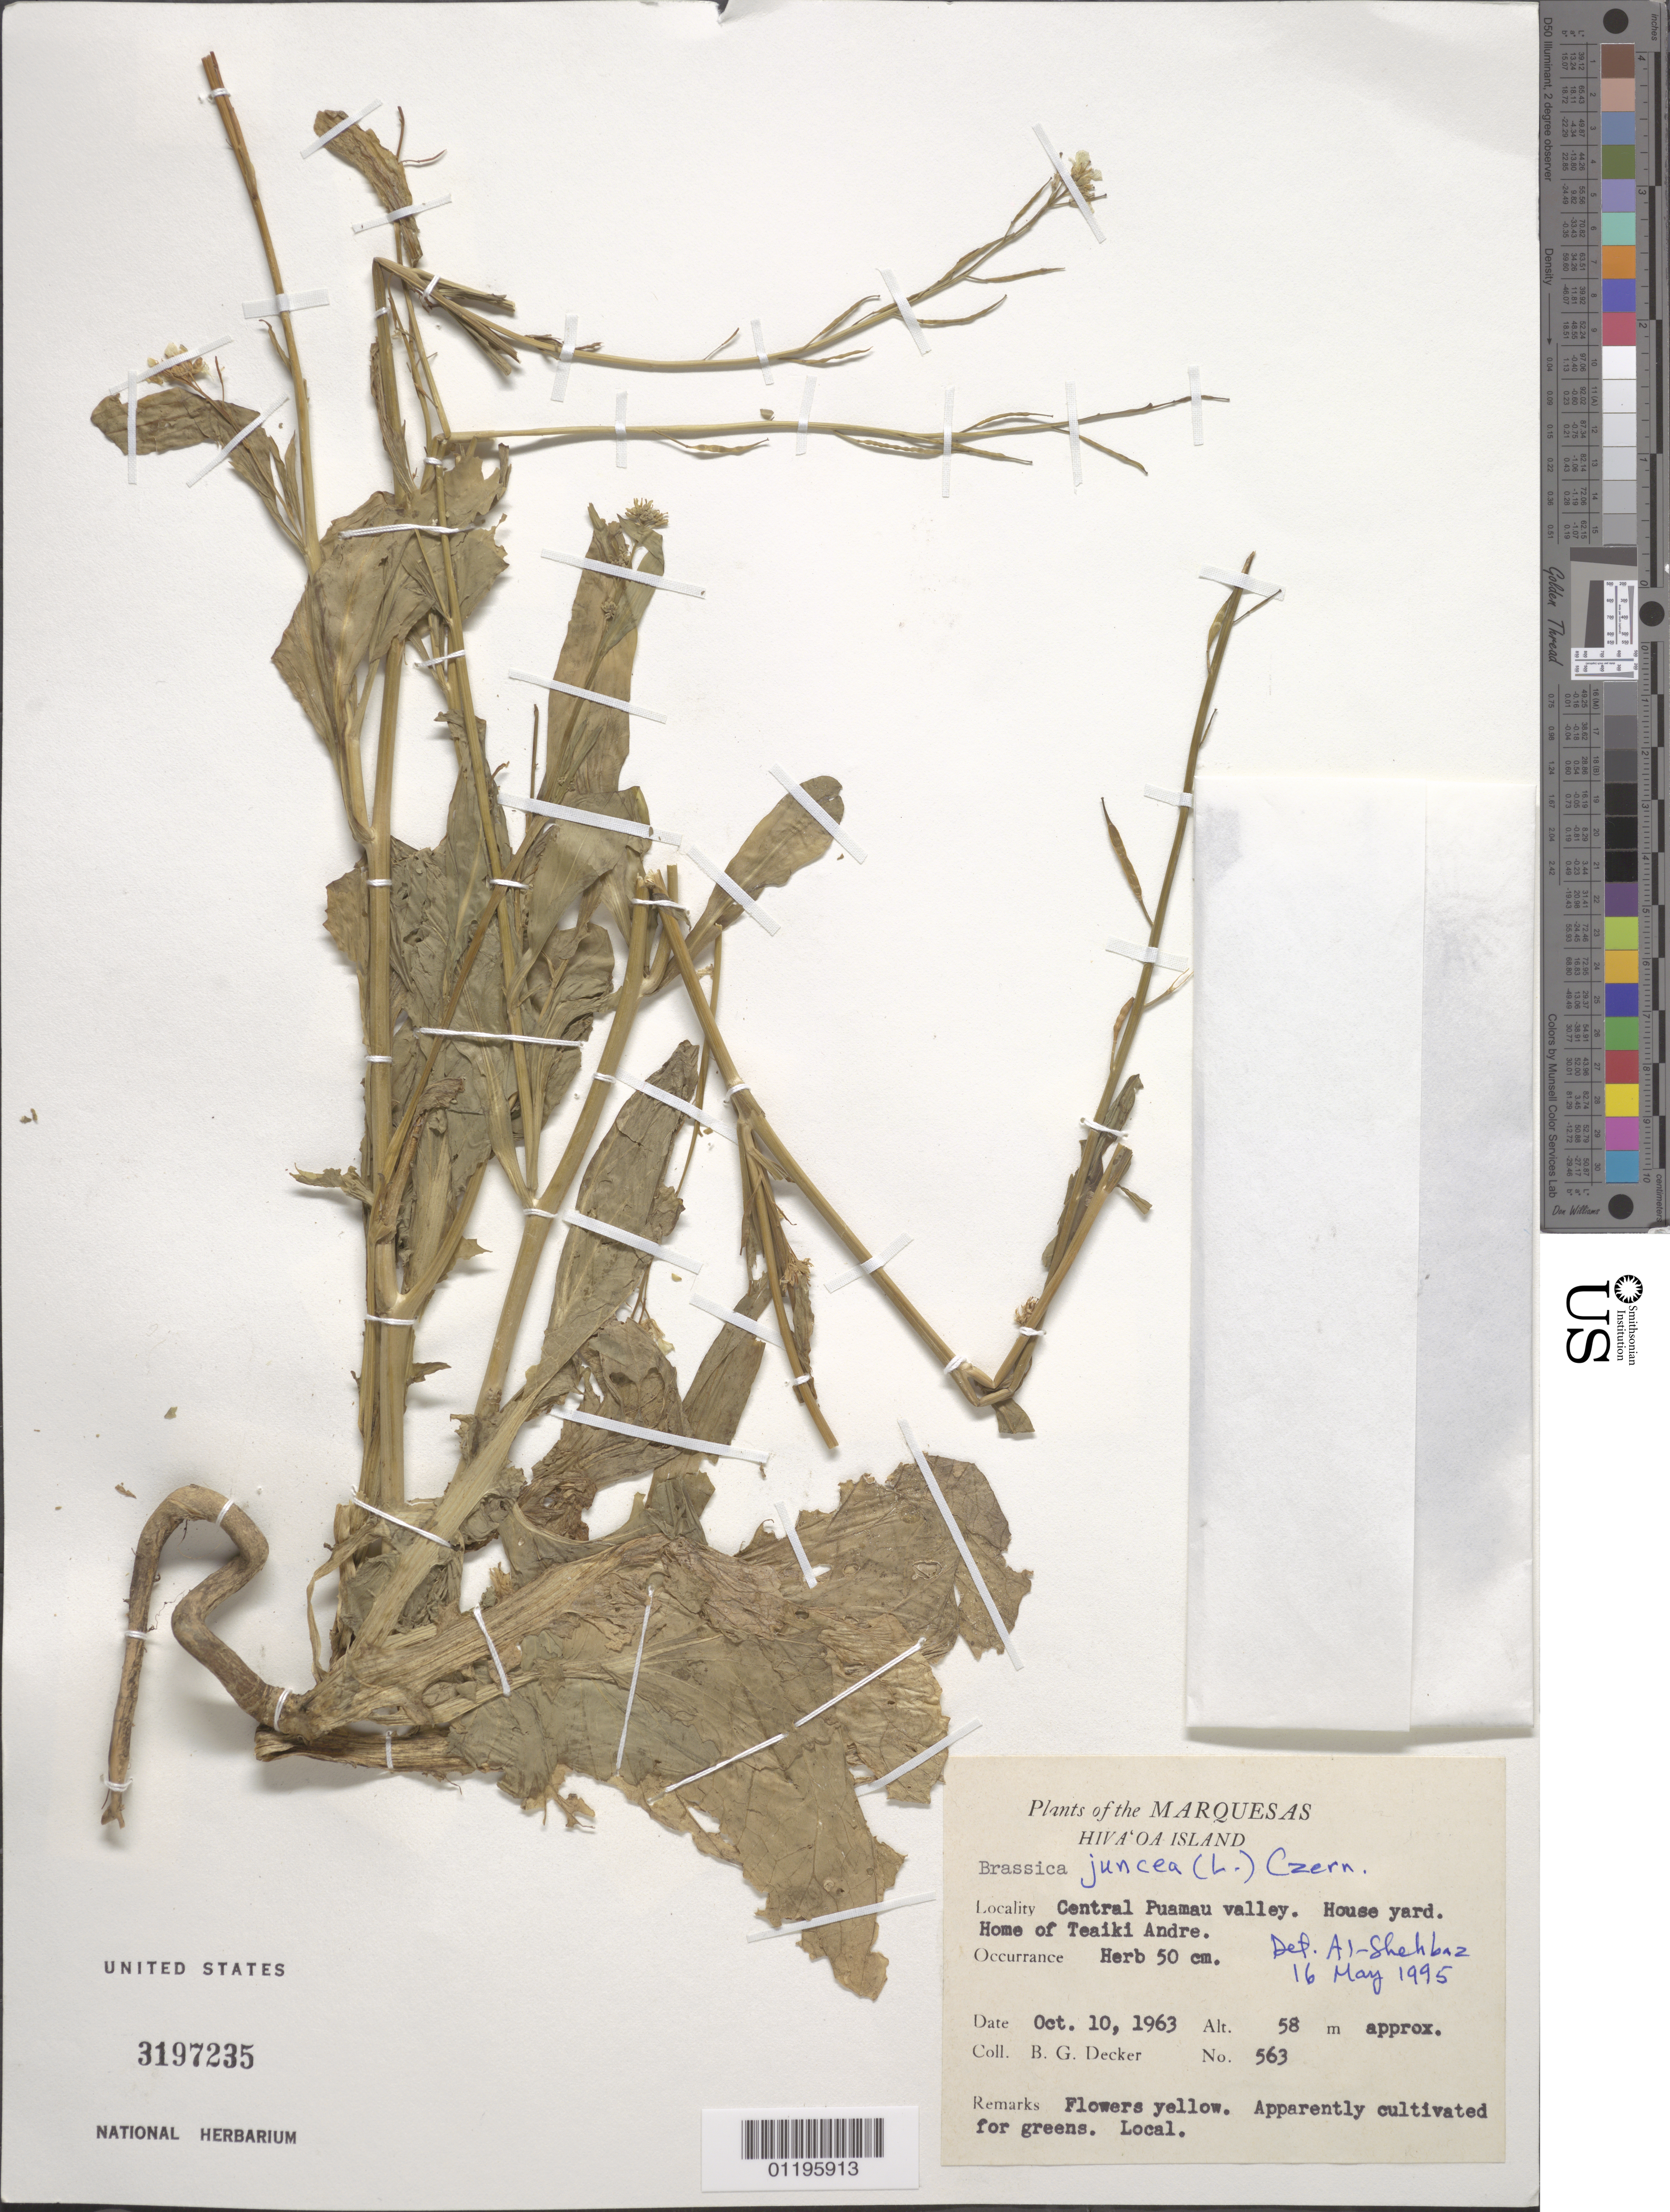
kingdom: Plantae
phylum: Tracheophyta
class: Magnoliopsida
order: Brassicales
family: Brassicaceae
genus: Brassica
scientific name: Brassica juncea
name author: (L.) Czern.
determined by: Wagner, W. L., (BOT), Smithsonian Institution - National Museum of Natural History (UNITED STATES)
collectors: B. G. Decker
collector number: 563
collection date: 1963-10-10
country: French Polynesia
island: Hiva Oa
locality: central Puamau Valley, house yard, home of Teaiki Andre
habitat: Local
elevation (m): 58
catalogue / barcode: US 3197235